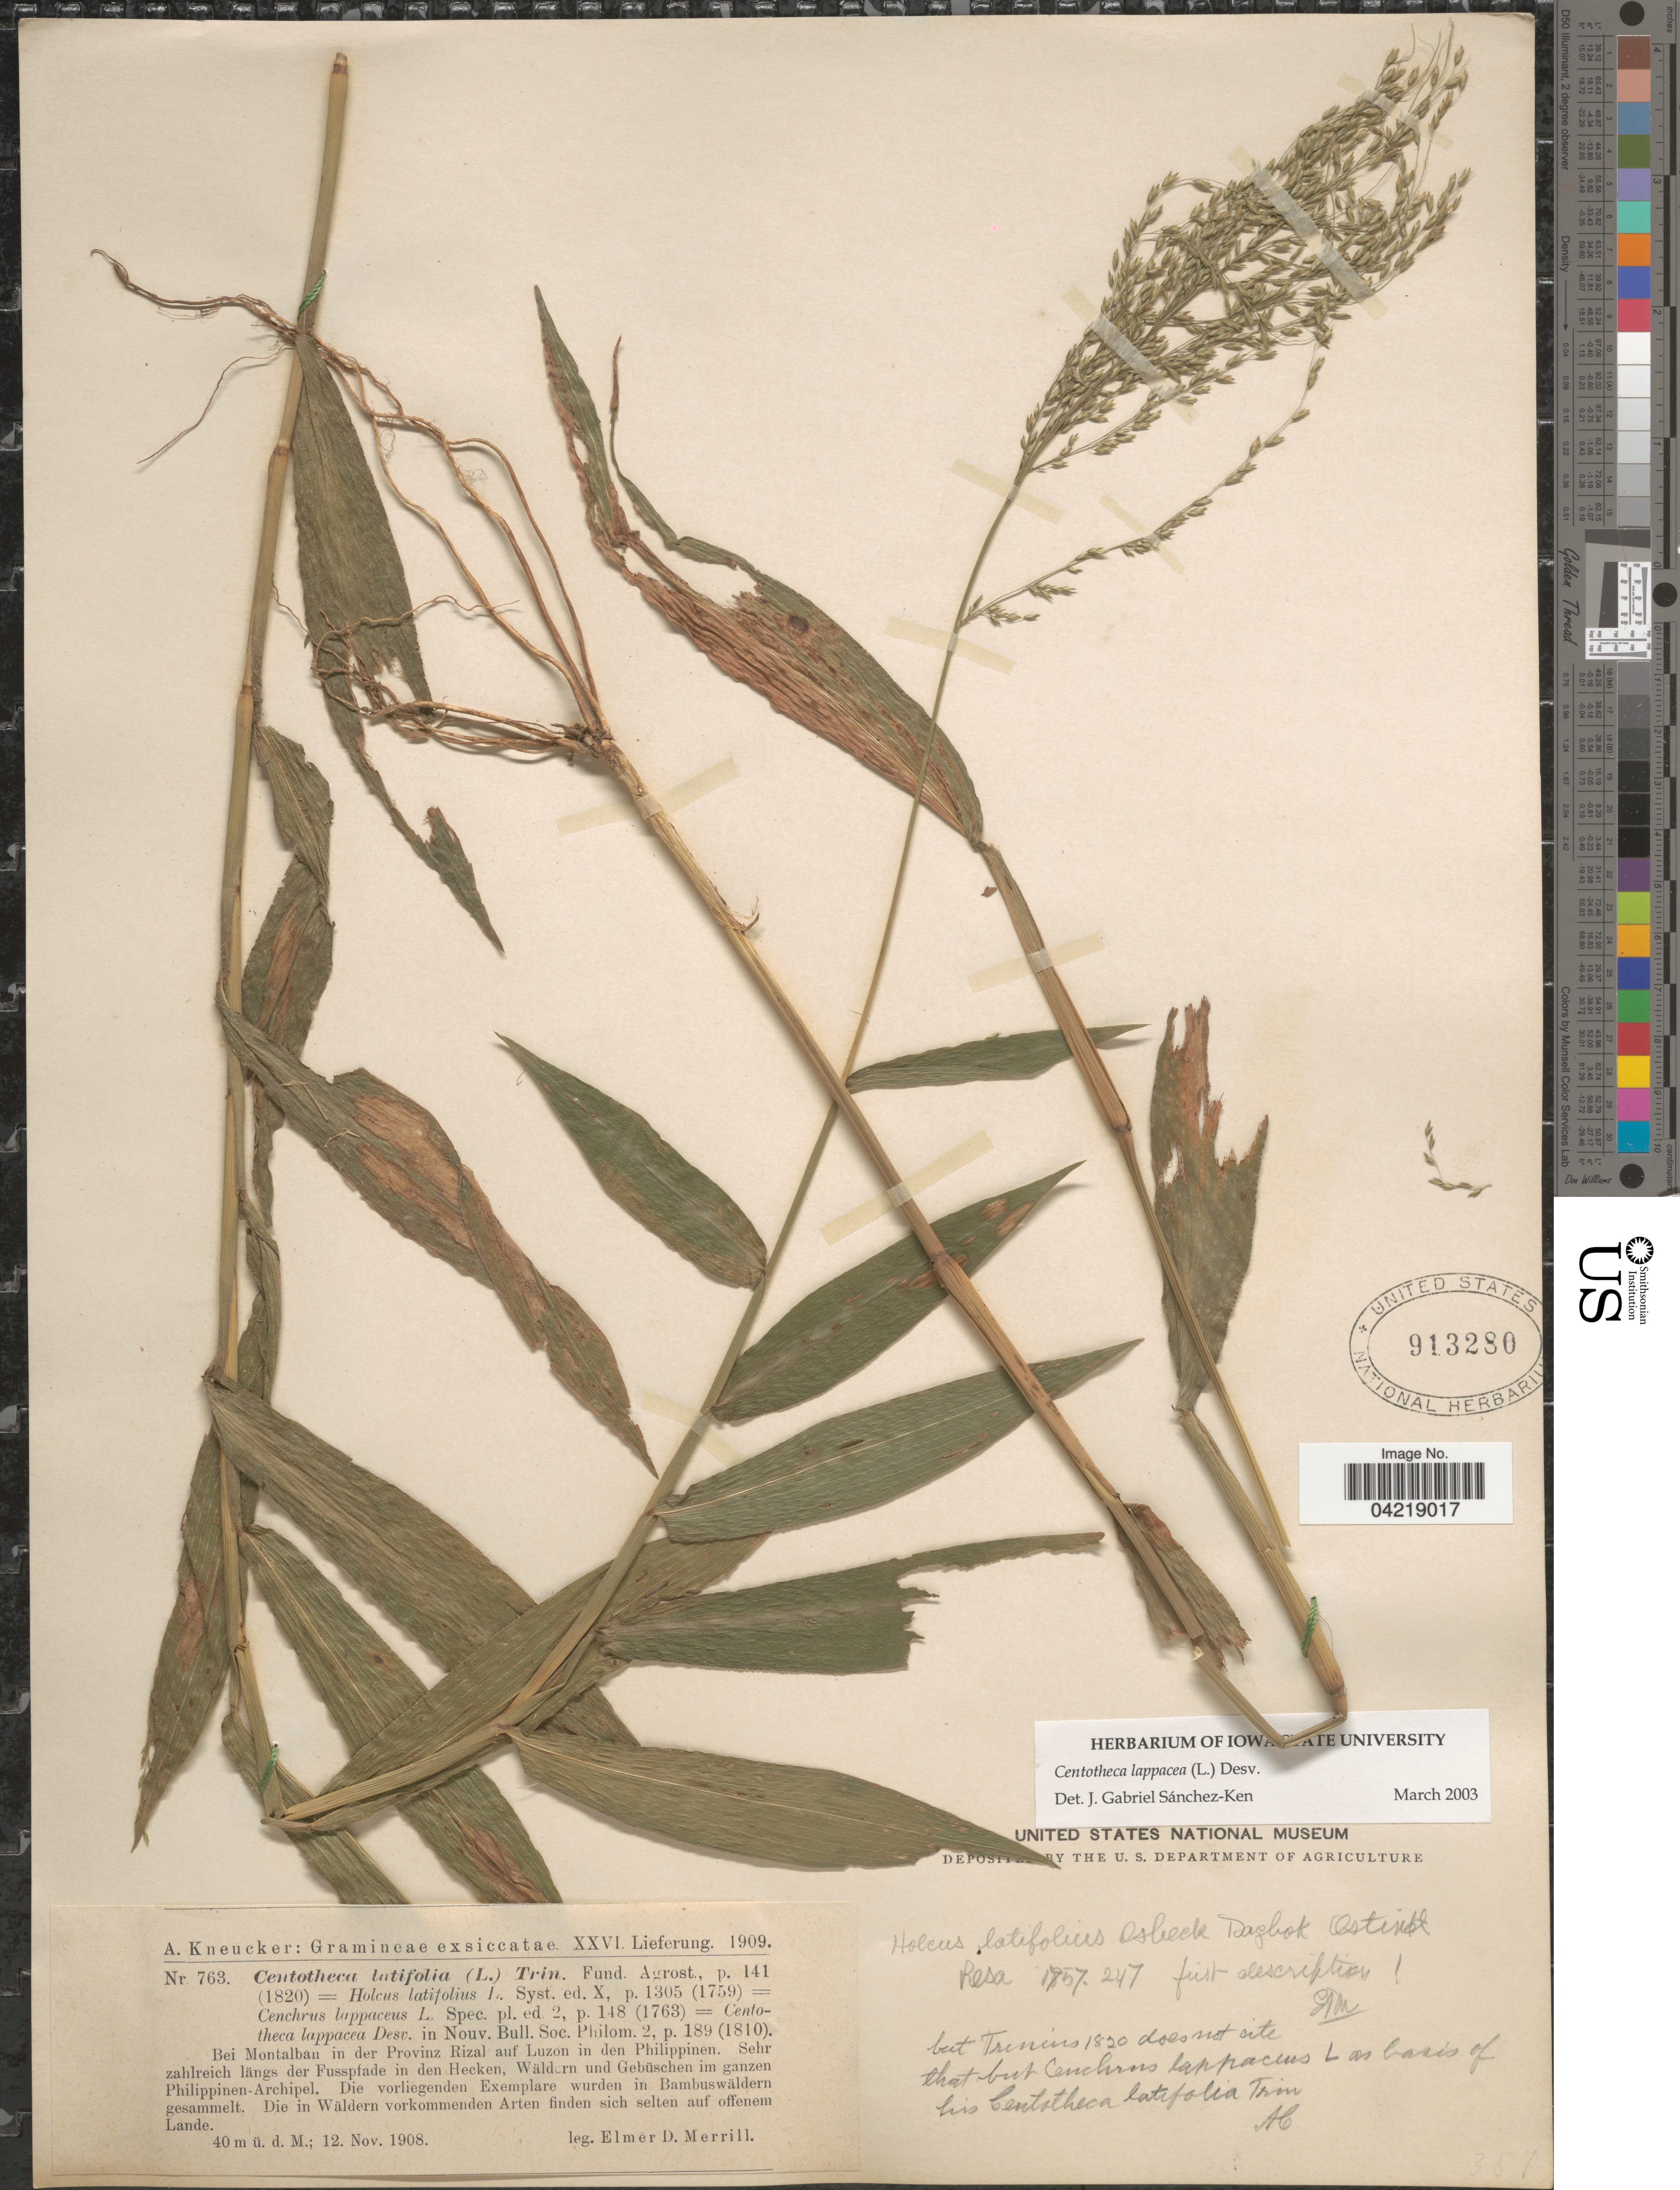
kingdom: Plantae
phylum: Tracheophyta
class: Liliopsida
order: Poales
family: Poaceae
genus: Centotheca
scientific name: Centotheca lappacea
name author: (L.) Desv.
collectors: E. D. Merrill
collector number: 763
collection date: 1908-11-12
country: Philippines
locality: Bei Montalban in der Provinz Rizal auf Luzon in den Philippinen. Sehr zahlreich längs der Fusspfade in den Hecken, Wäldern und Gebüschen im ganzen Philippinen-Archipel.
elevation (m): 40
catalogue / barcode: US 913280